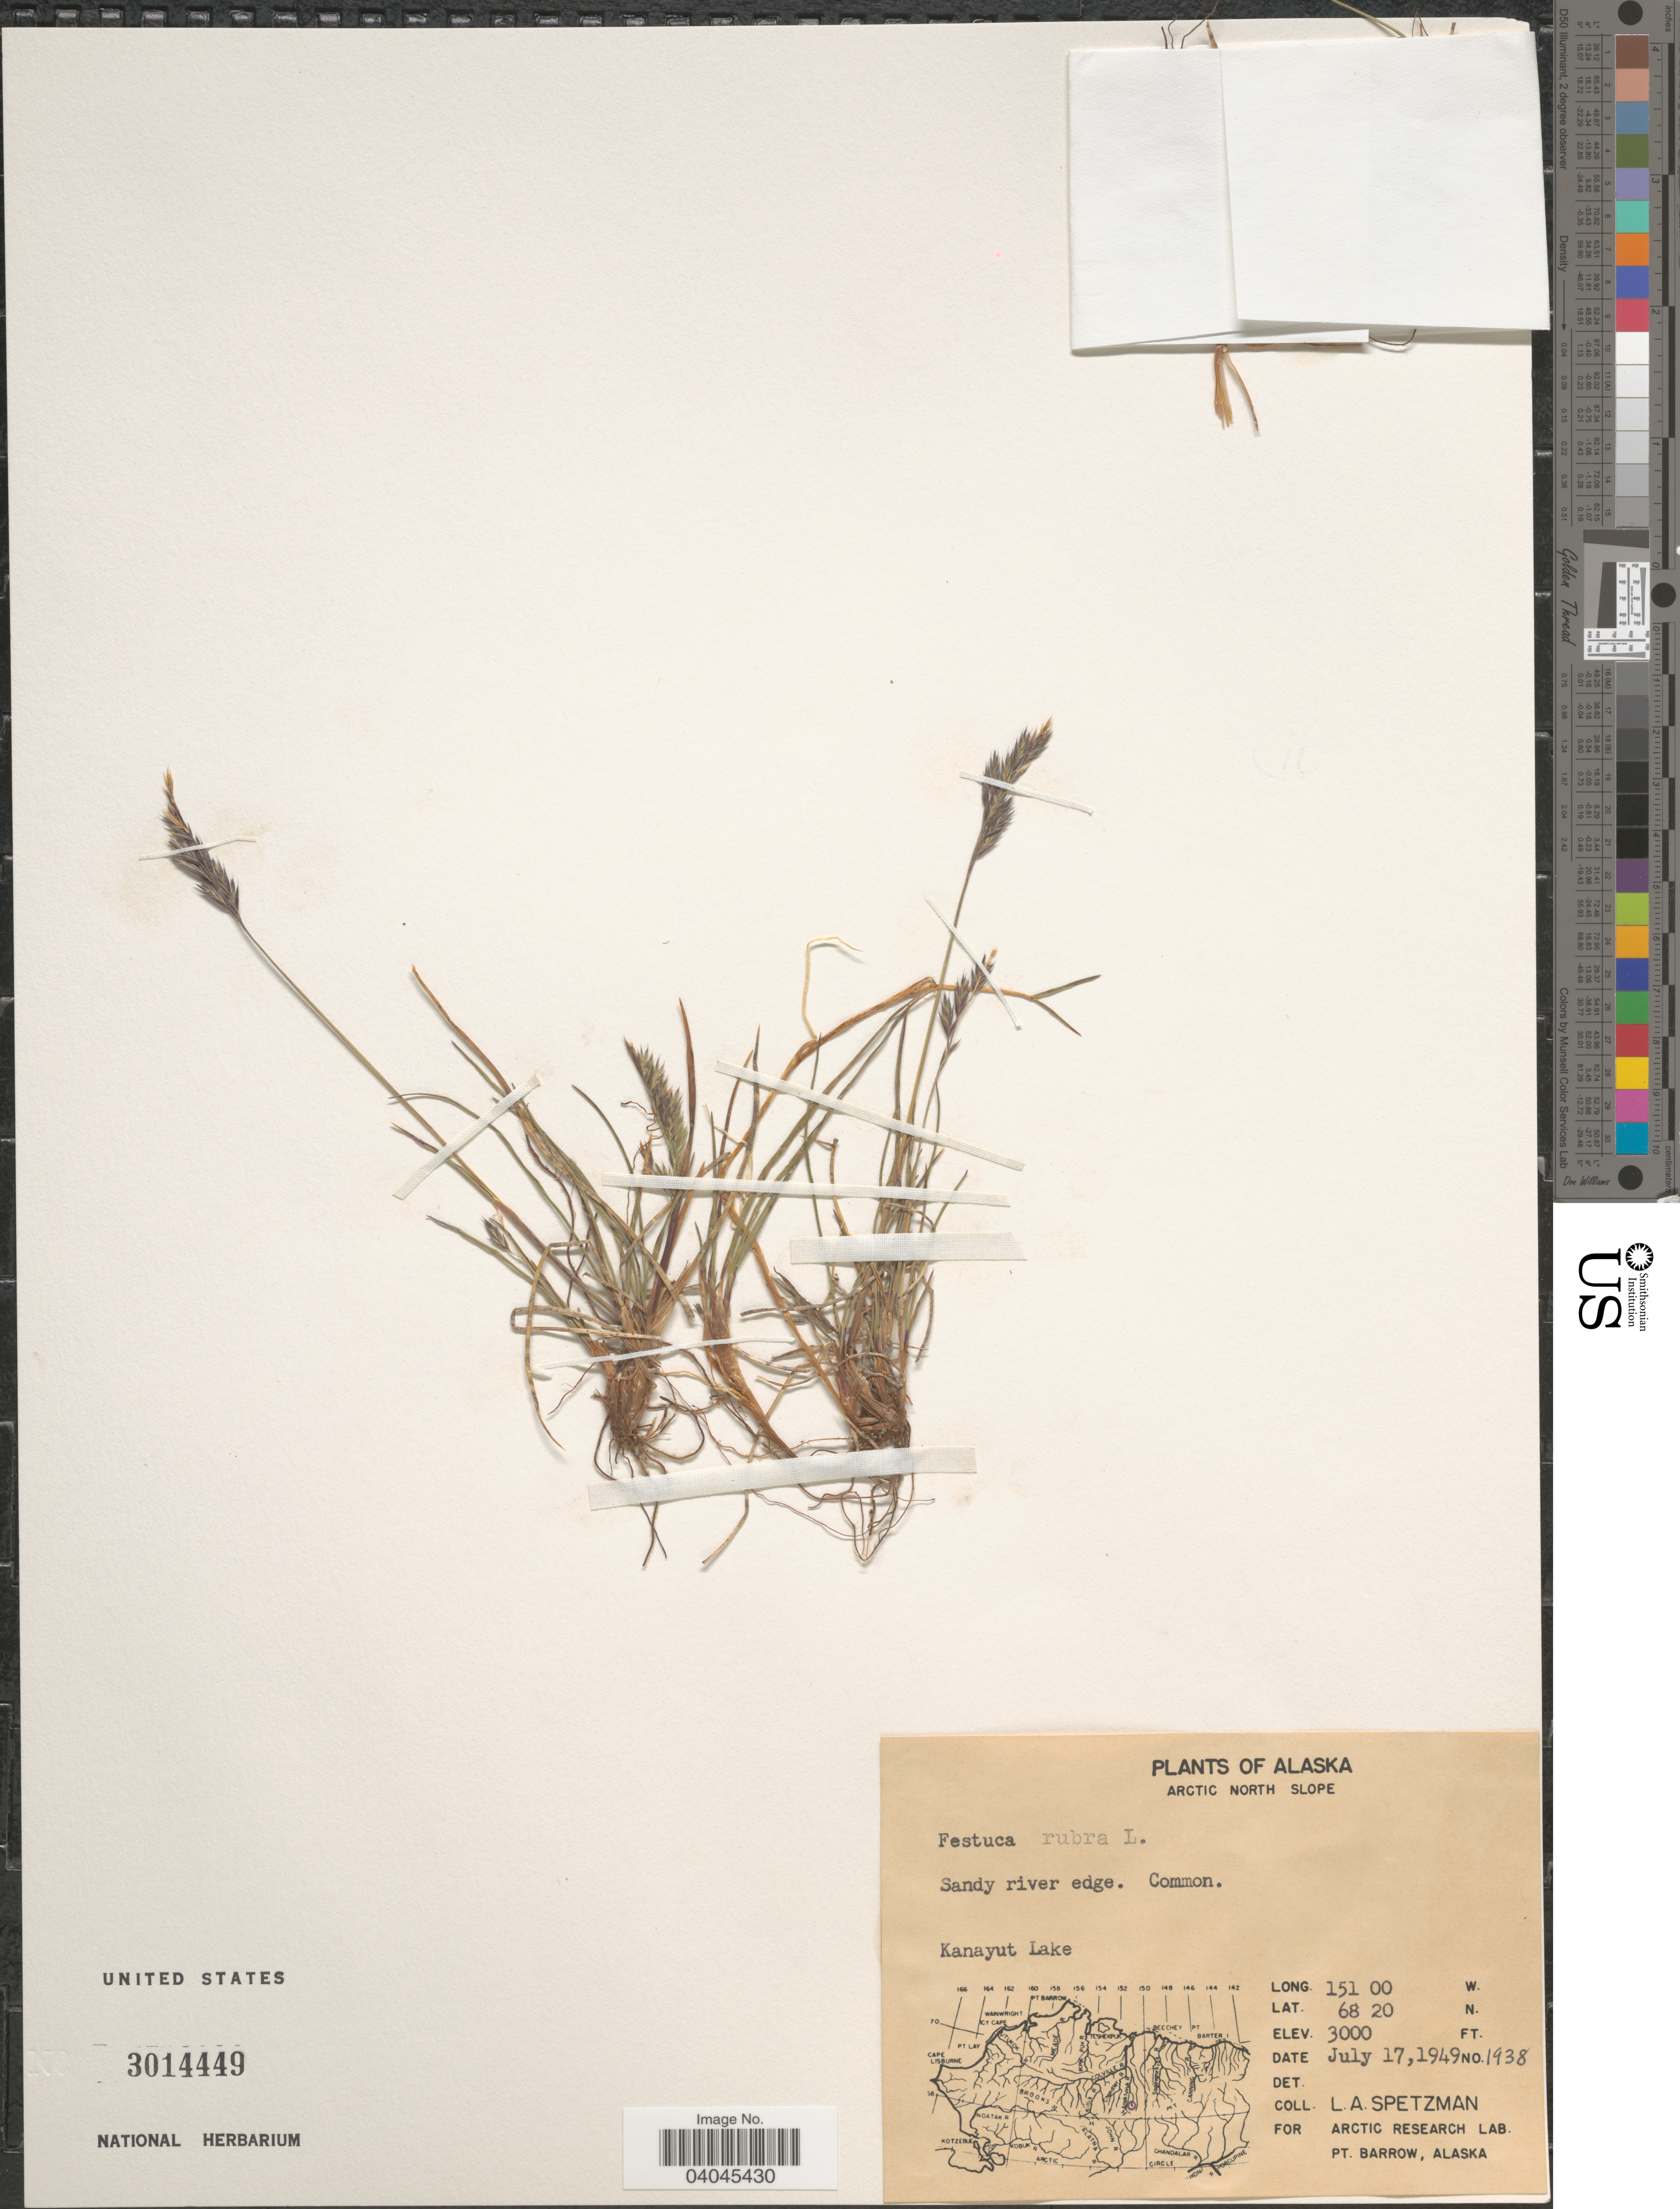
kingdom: Plantae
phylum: Tracheophyta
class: Liliopsida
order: Poales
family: Poaceae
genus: Festuca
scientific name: Festuca rubra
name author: L.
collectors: L. Spetzman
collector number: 1938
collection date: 1949-07-17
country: United States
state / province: Alaska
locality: Arctic North Slope. Kanayut Lake.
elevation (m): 914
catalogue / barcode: US 3014449